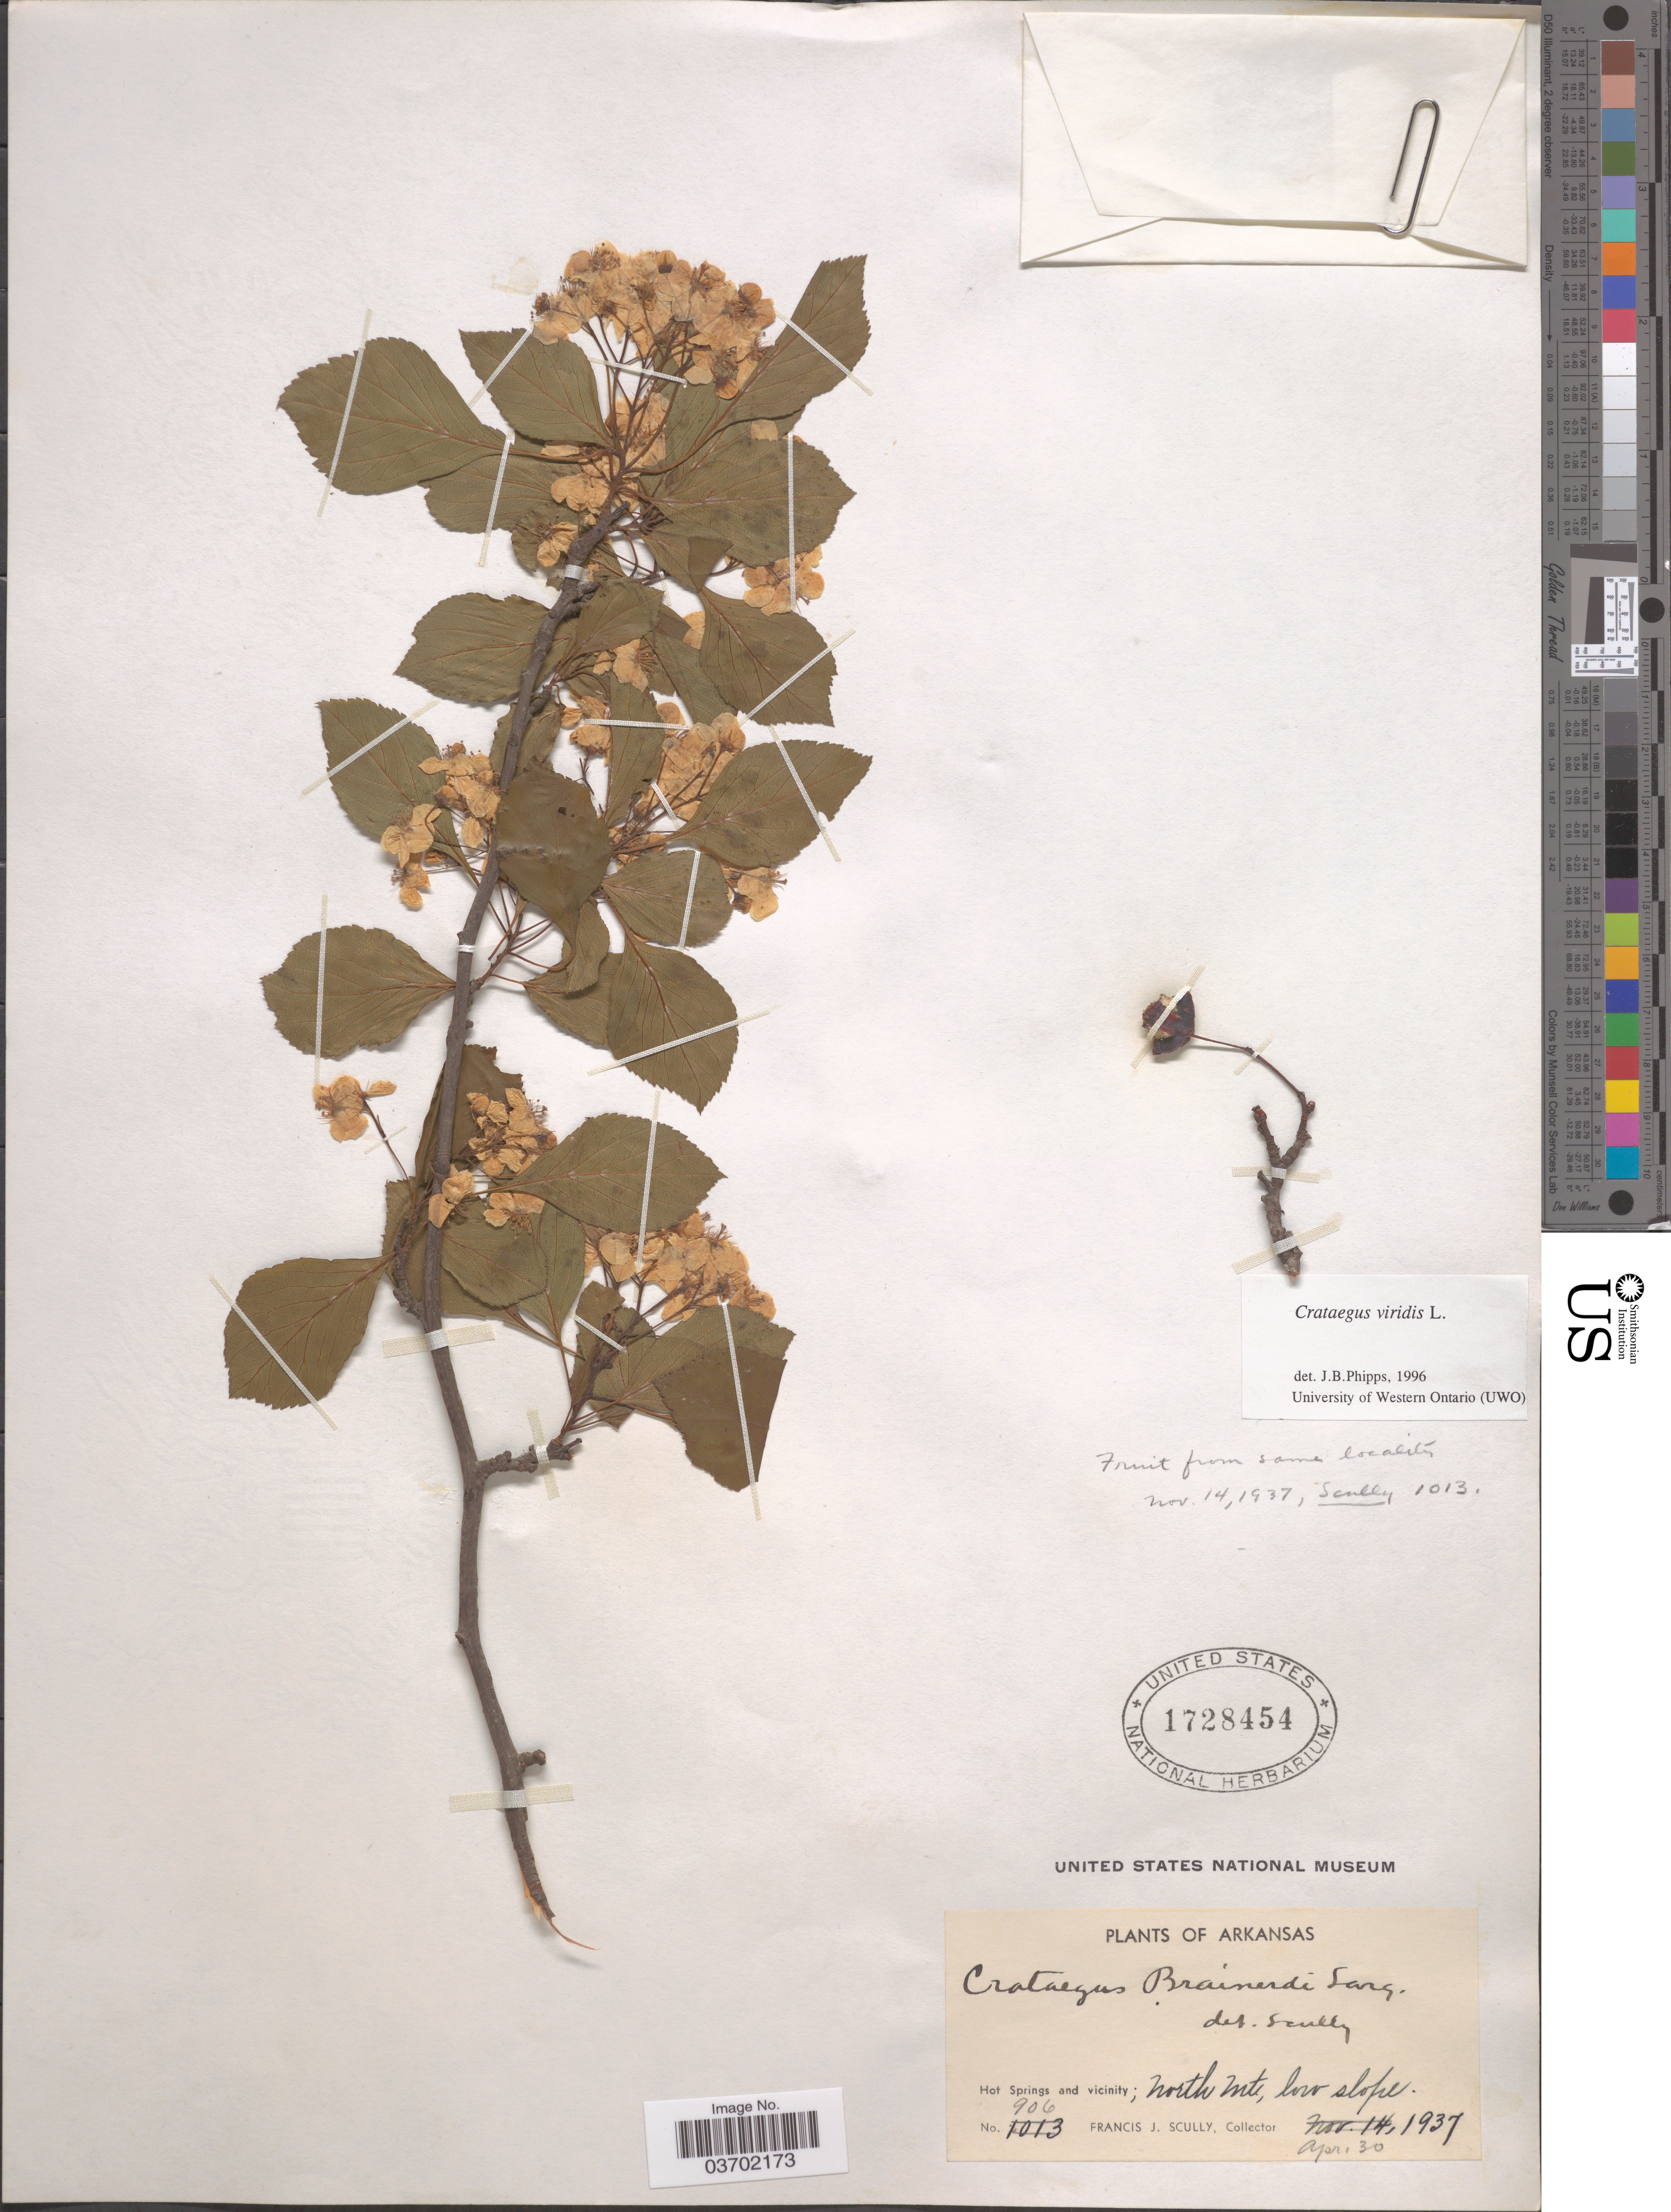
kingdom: Plantae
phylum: Tracheophyta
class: Magnoliopsida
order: Rosales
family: Rosaceae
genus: Crataegus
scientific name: Crataegus viridis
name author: L.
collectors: F. J. Scully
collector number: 906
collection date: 1937-04-30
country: United States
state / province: Arkansas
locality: Hot Springs and vicinity; North Mts, low slope.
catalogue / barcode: US 1728454